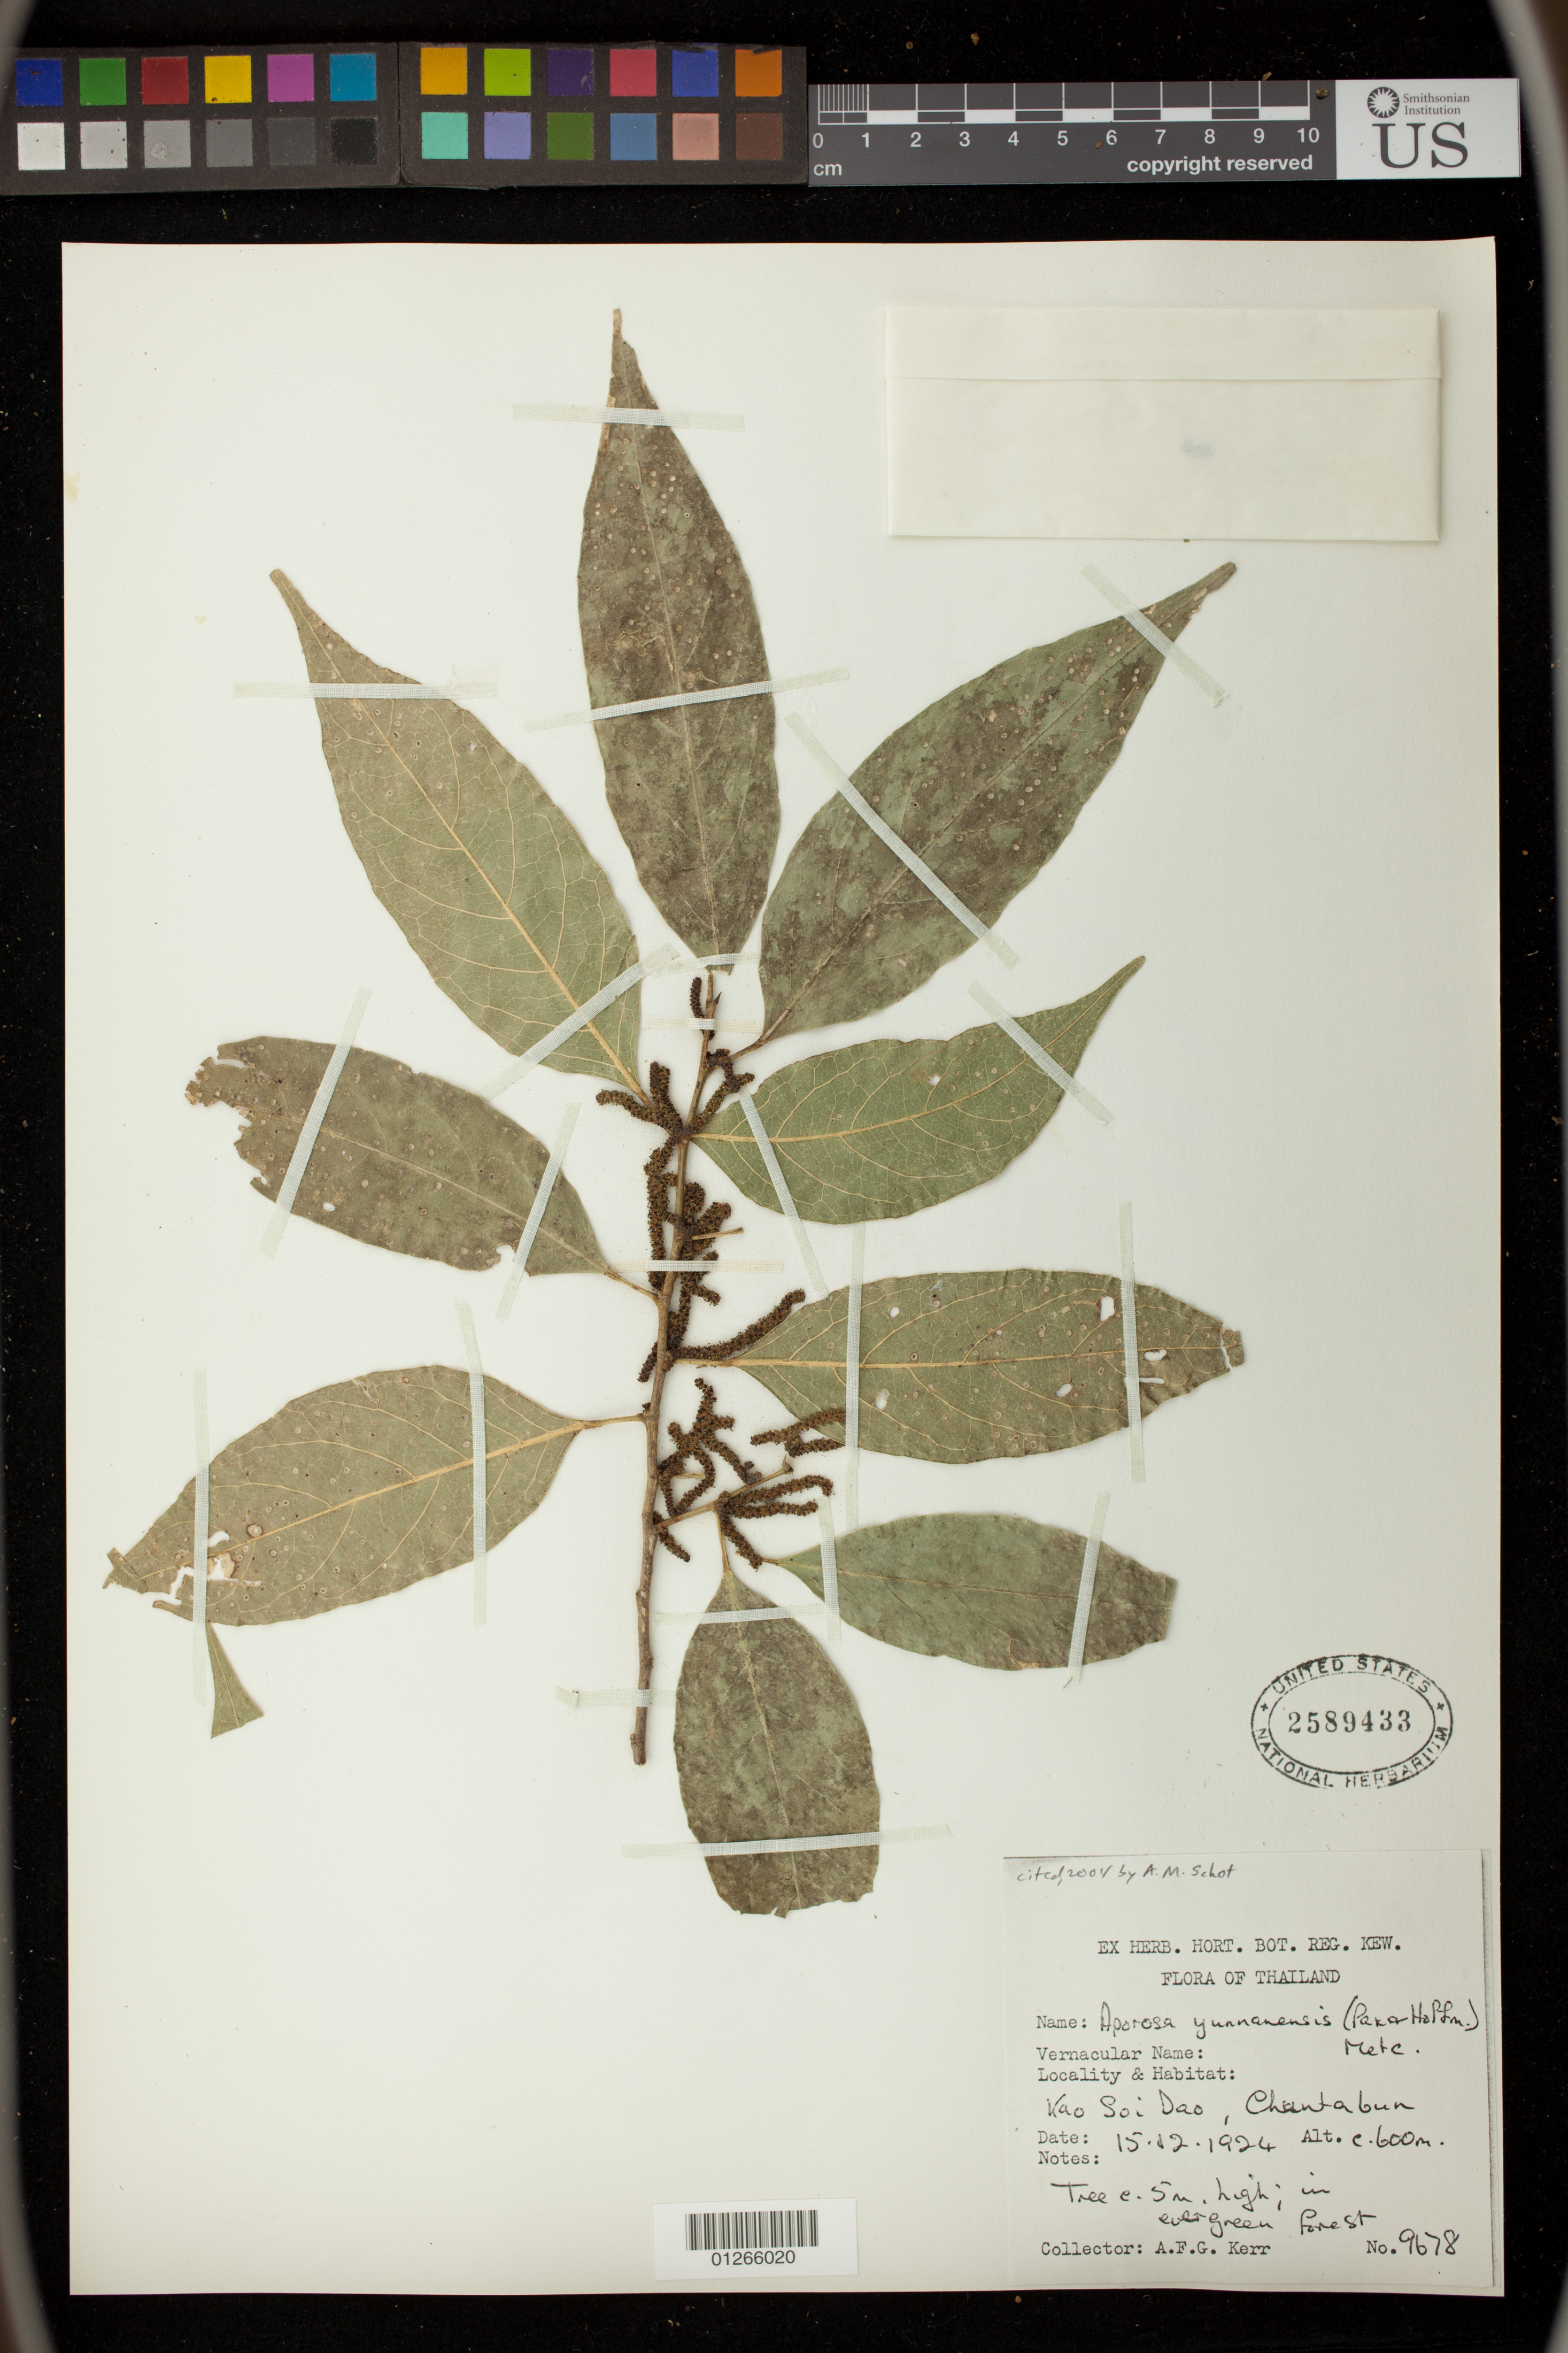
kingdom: Plantae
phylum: Tracheophyta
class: Magnoliopsida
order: Malpighiales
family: Phyllanthaceae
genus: Aporosa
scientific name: Aporosa yunnanensis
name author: (Pax & K. Hoffm.) F.P. Metcalf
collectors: A. F. G. Kerr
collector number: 9678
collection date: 1924-12-15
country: Thailand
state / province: Chanthaburi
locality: Kao Soi Dao, Chantabun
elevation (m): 600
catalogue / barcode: US 2589433